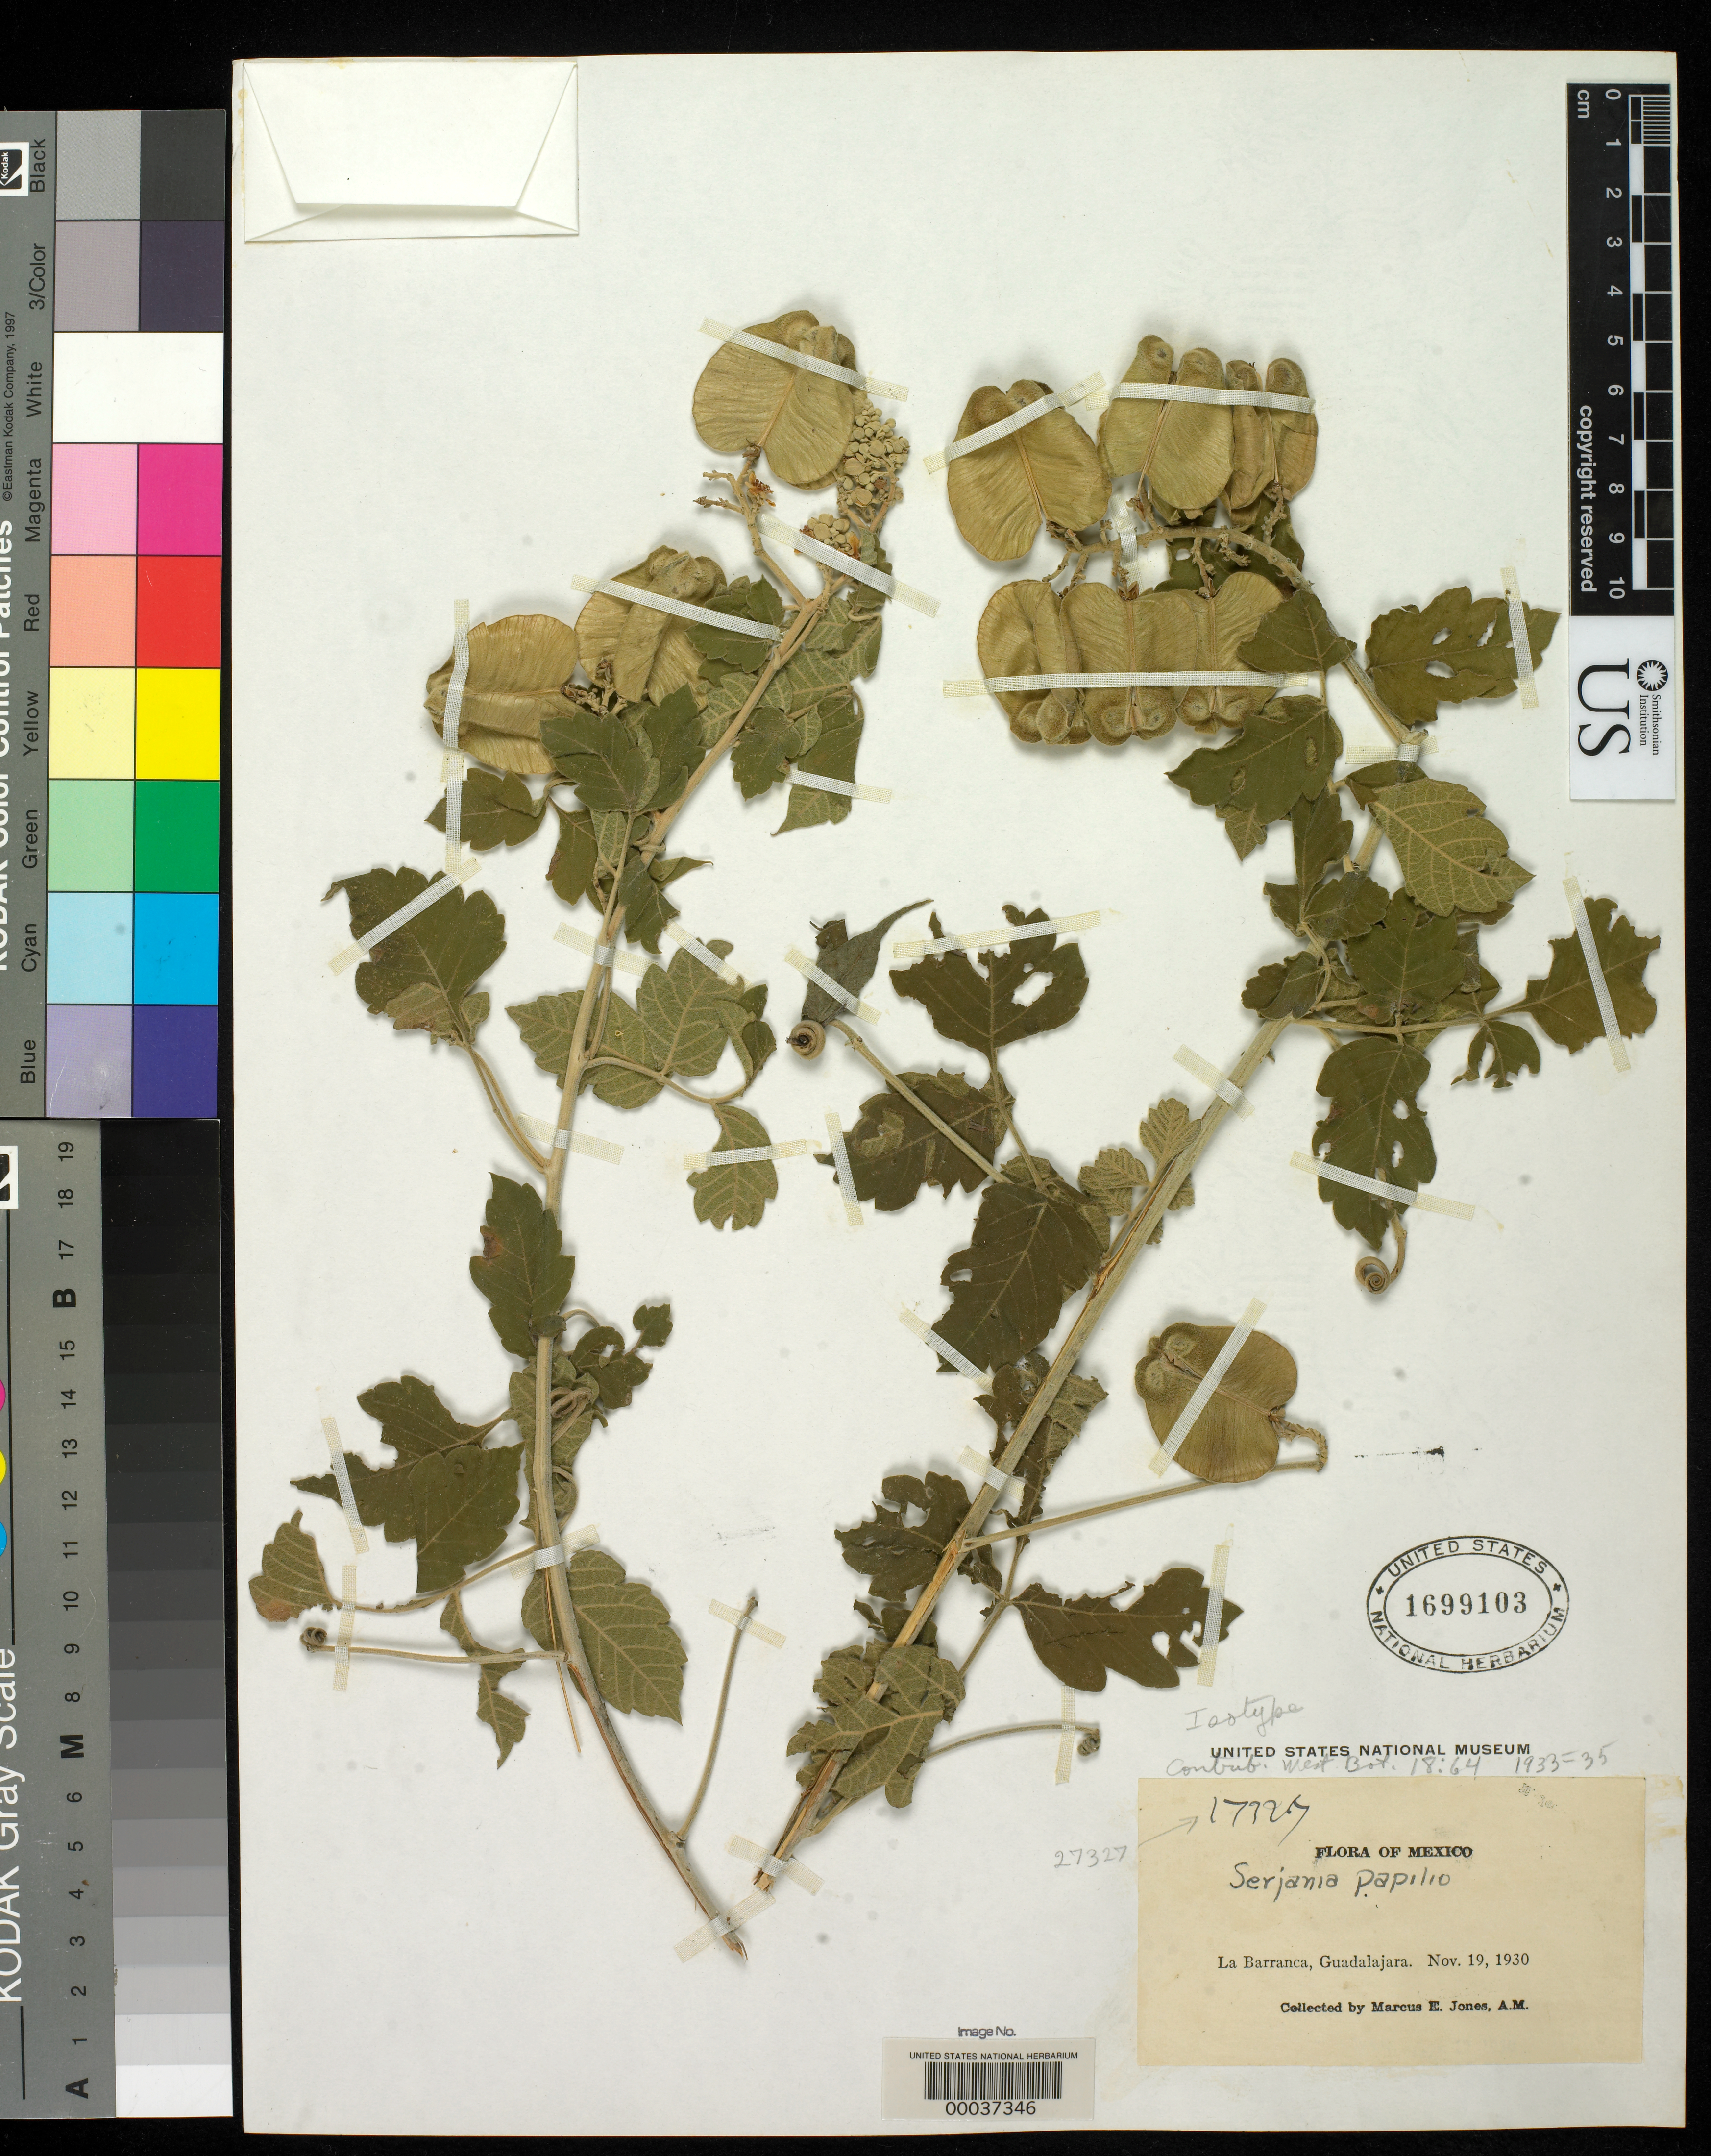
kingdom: Plantae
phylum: Tracheophyta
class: Magnoliopsida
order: Sapindales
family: Sapindaceae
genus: Serjania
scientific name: Serjania papilio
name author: M.E. Jones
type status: Isotype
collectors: M. E. Jones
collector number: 27327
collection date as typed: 19 Nov 1930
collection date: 1930-11-19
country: Mexico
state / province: Jalisco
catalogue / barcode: US 1699103